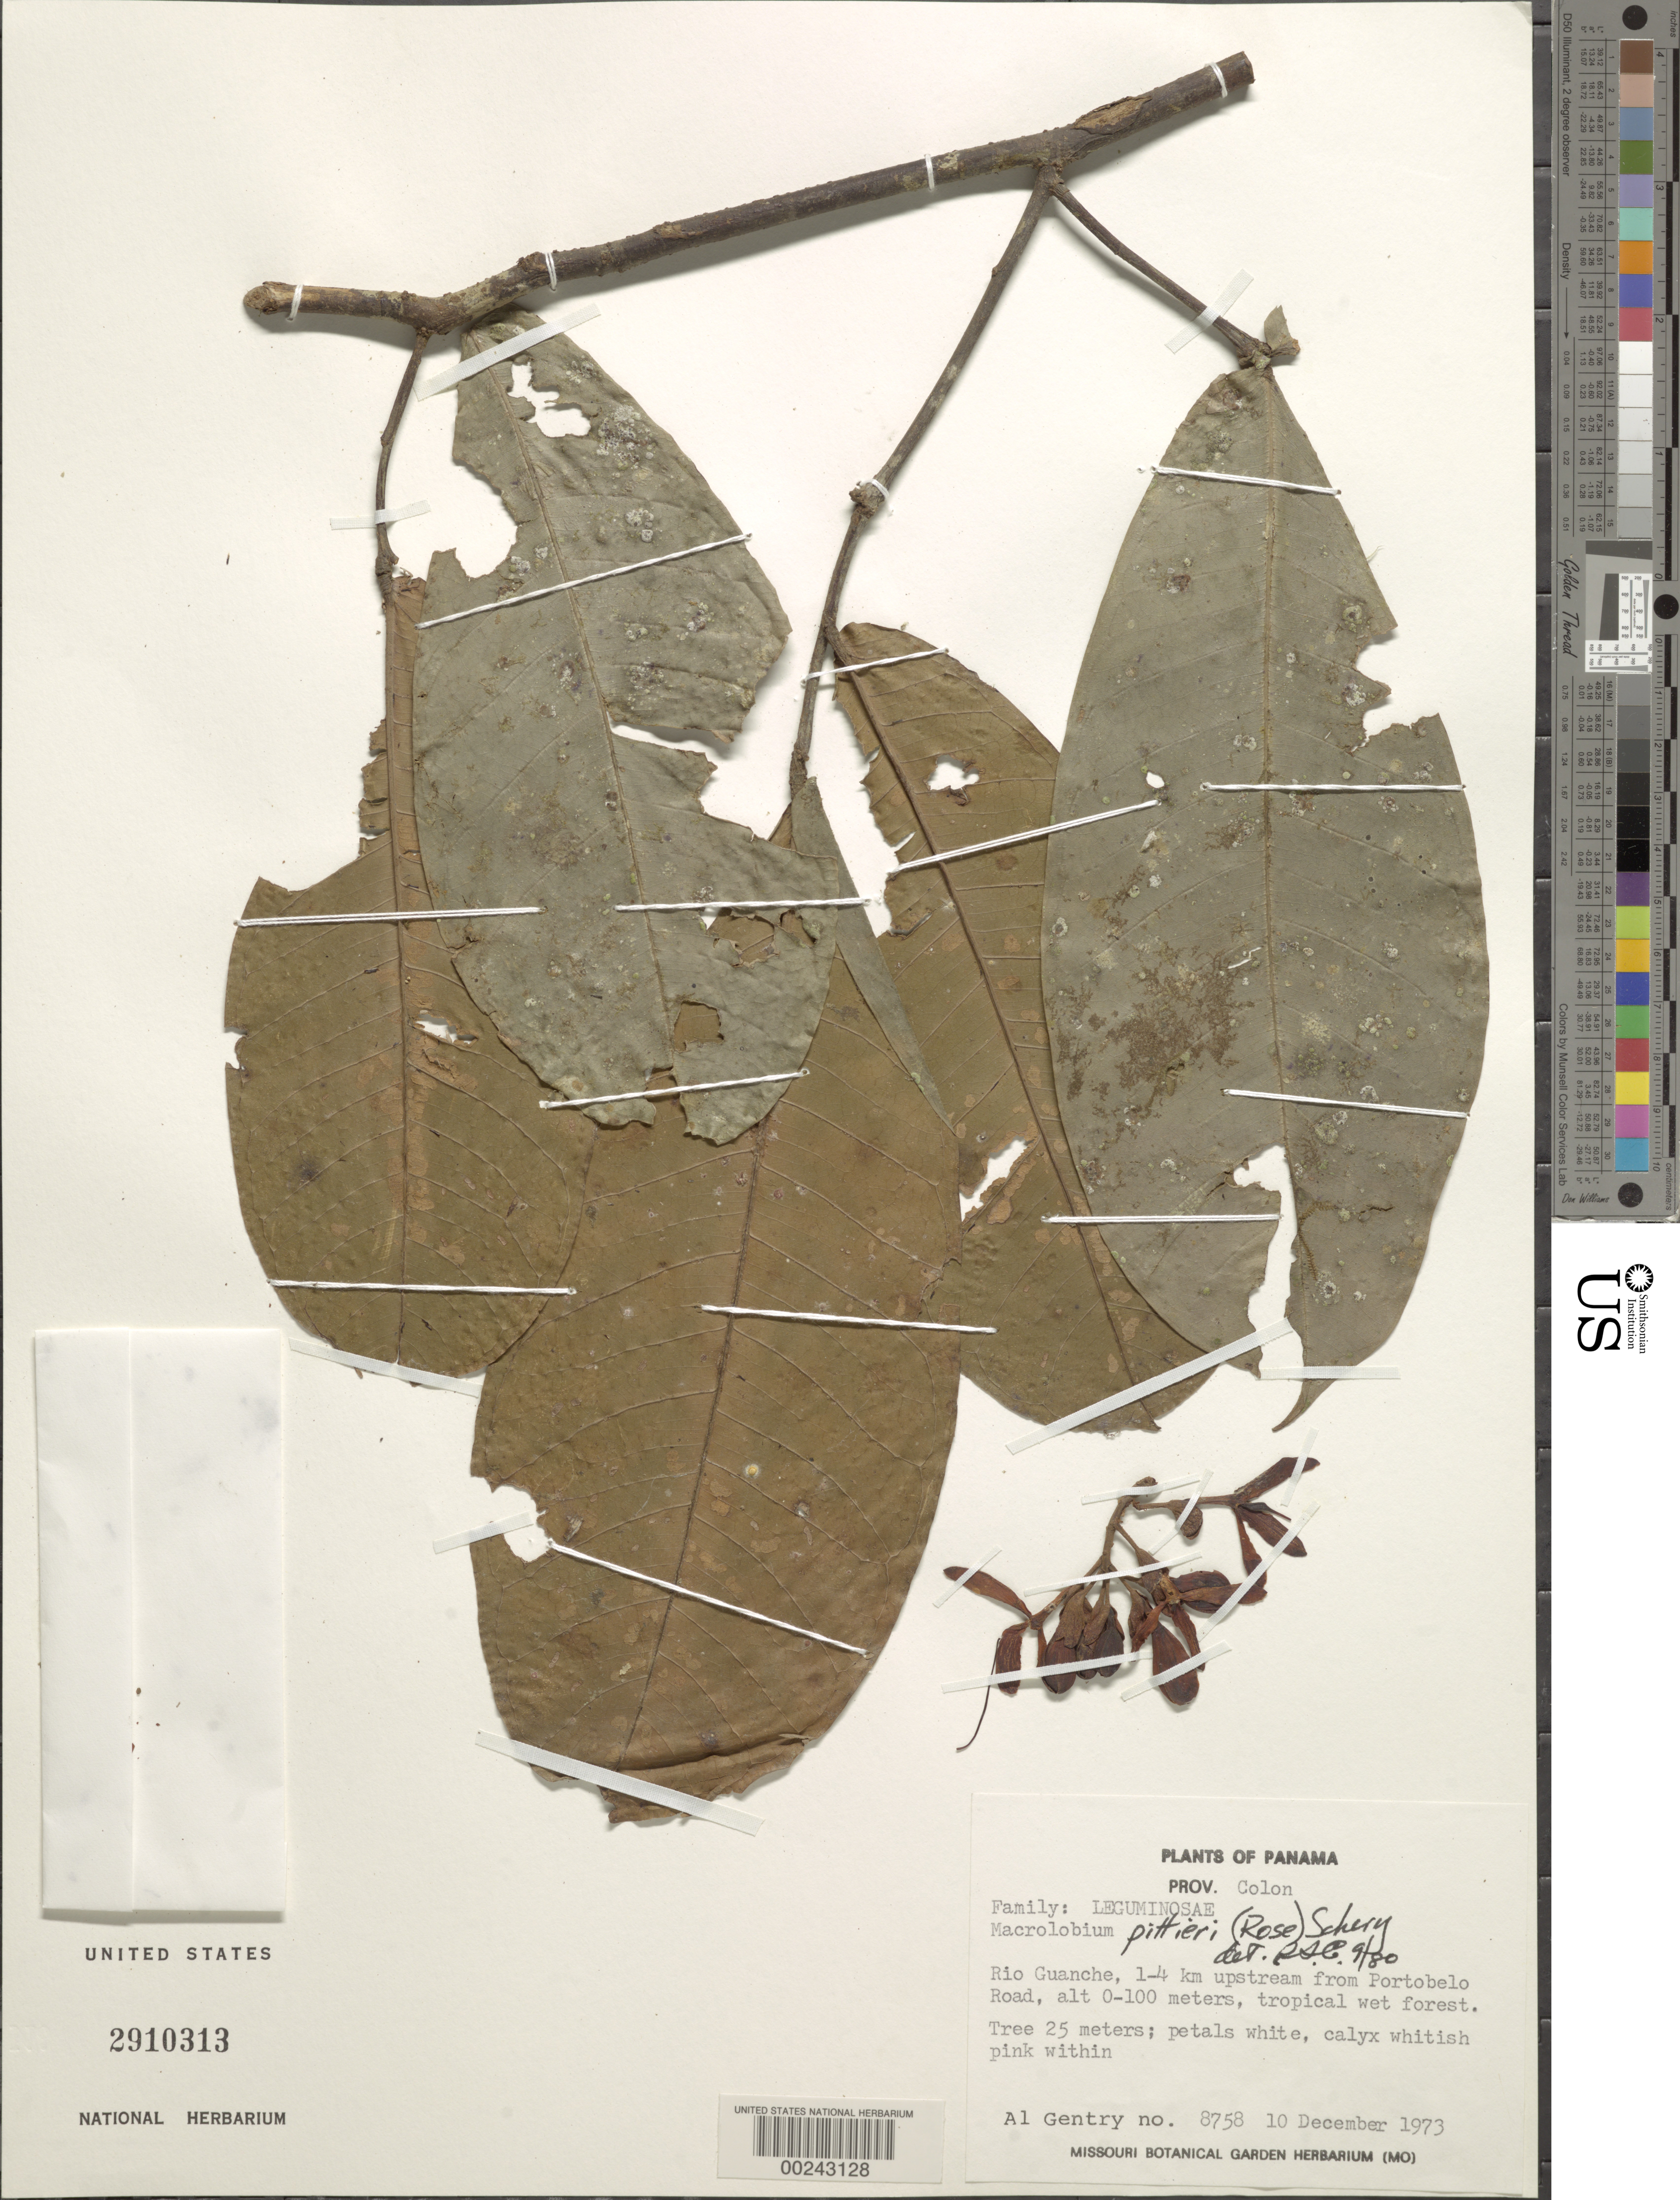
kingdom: Plantae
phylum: Tracheophyta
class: Magnoliopsida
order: Fabales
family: Fabaceae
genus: Macrolobium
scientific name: Macrolobium pittieri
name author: (Rose) Schery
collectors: A. H. Gentry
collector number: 8753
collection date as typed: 10 Dec 1973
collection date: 1973-12-10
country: Panama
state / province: Colón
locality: Rio Guanche, 1-4 km upstream from Portobelo road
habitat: Tropical wet forest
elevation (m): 100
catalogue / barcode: US 2910313